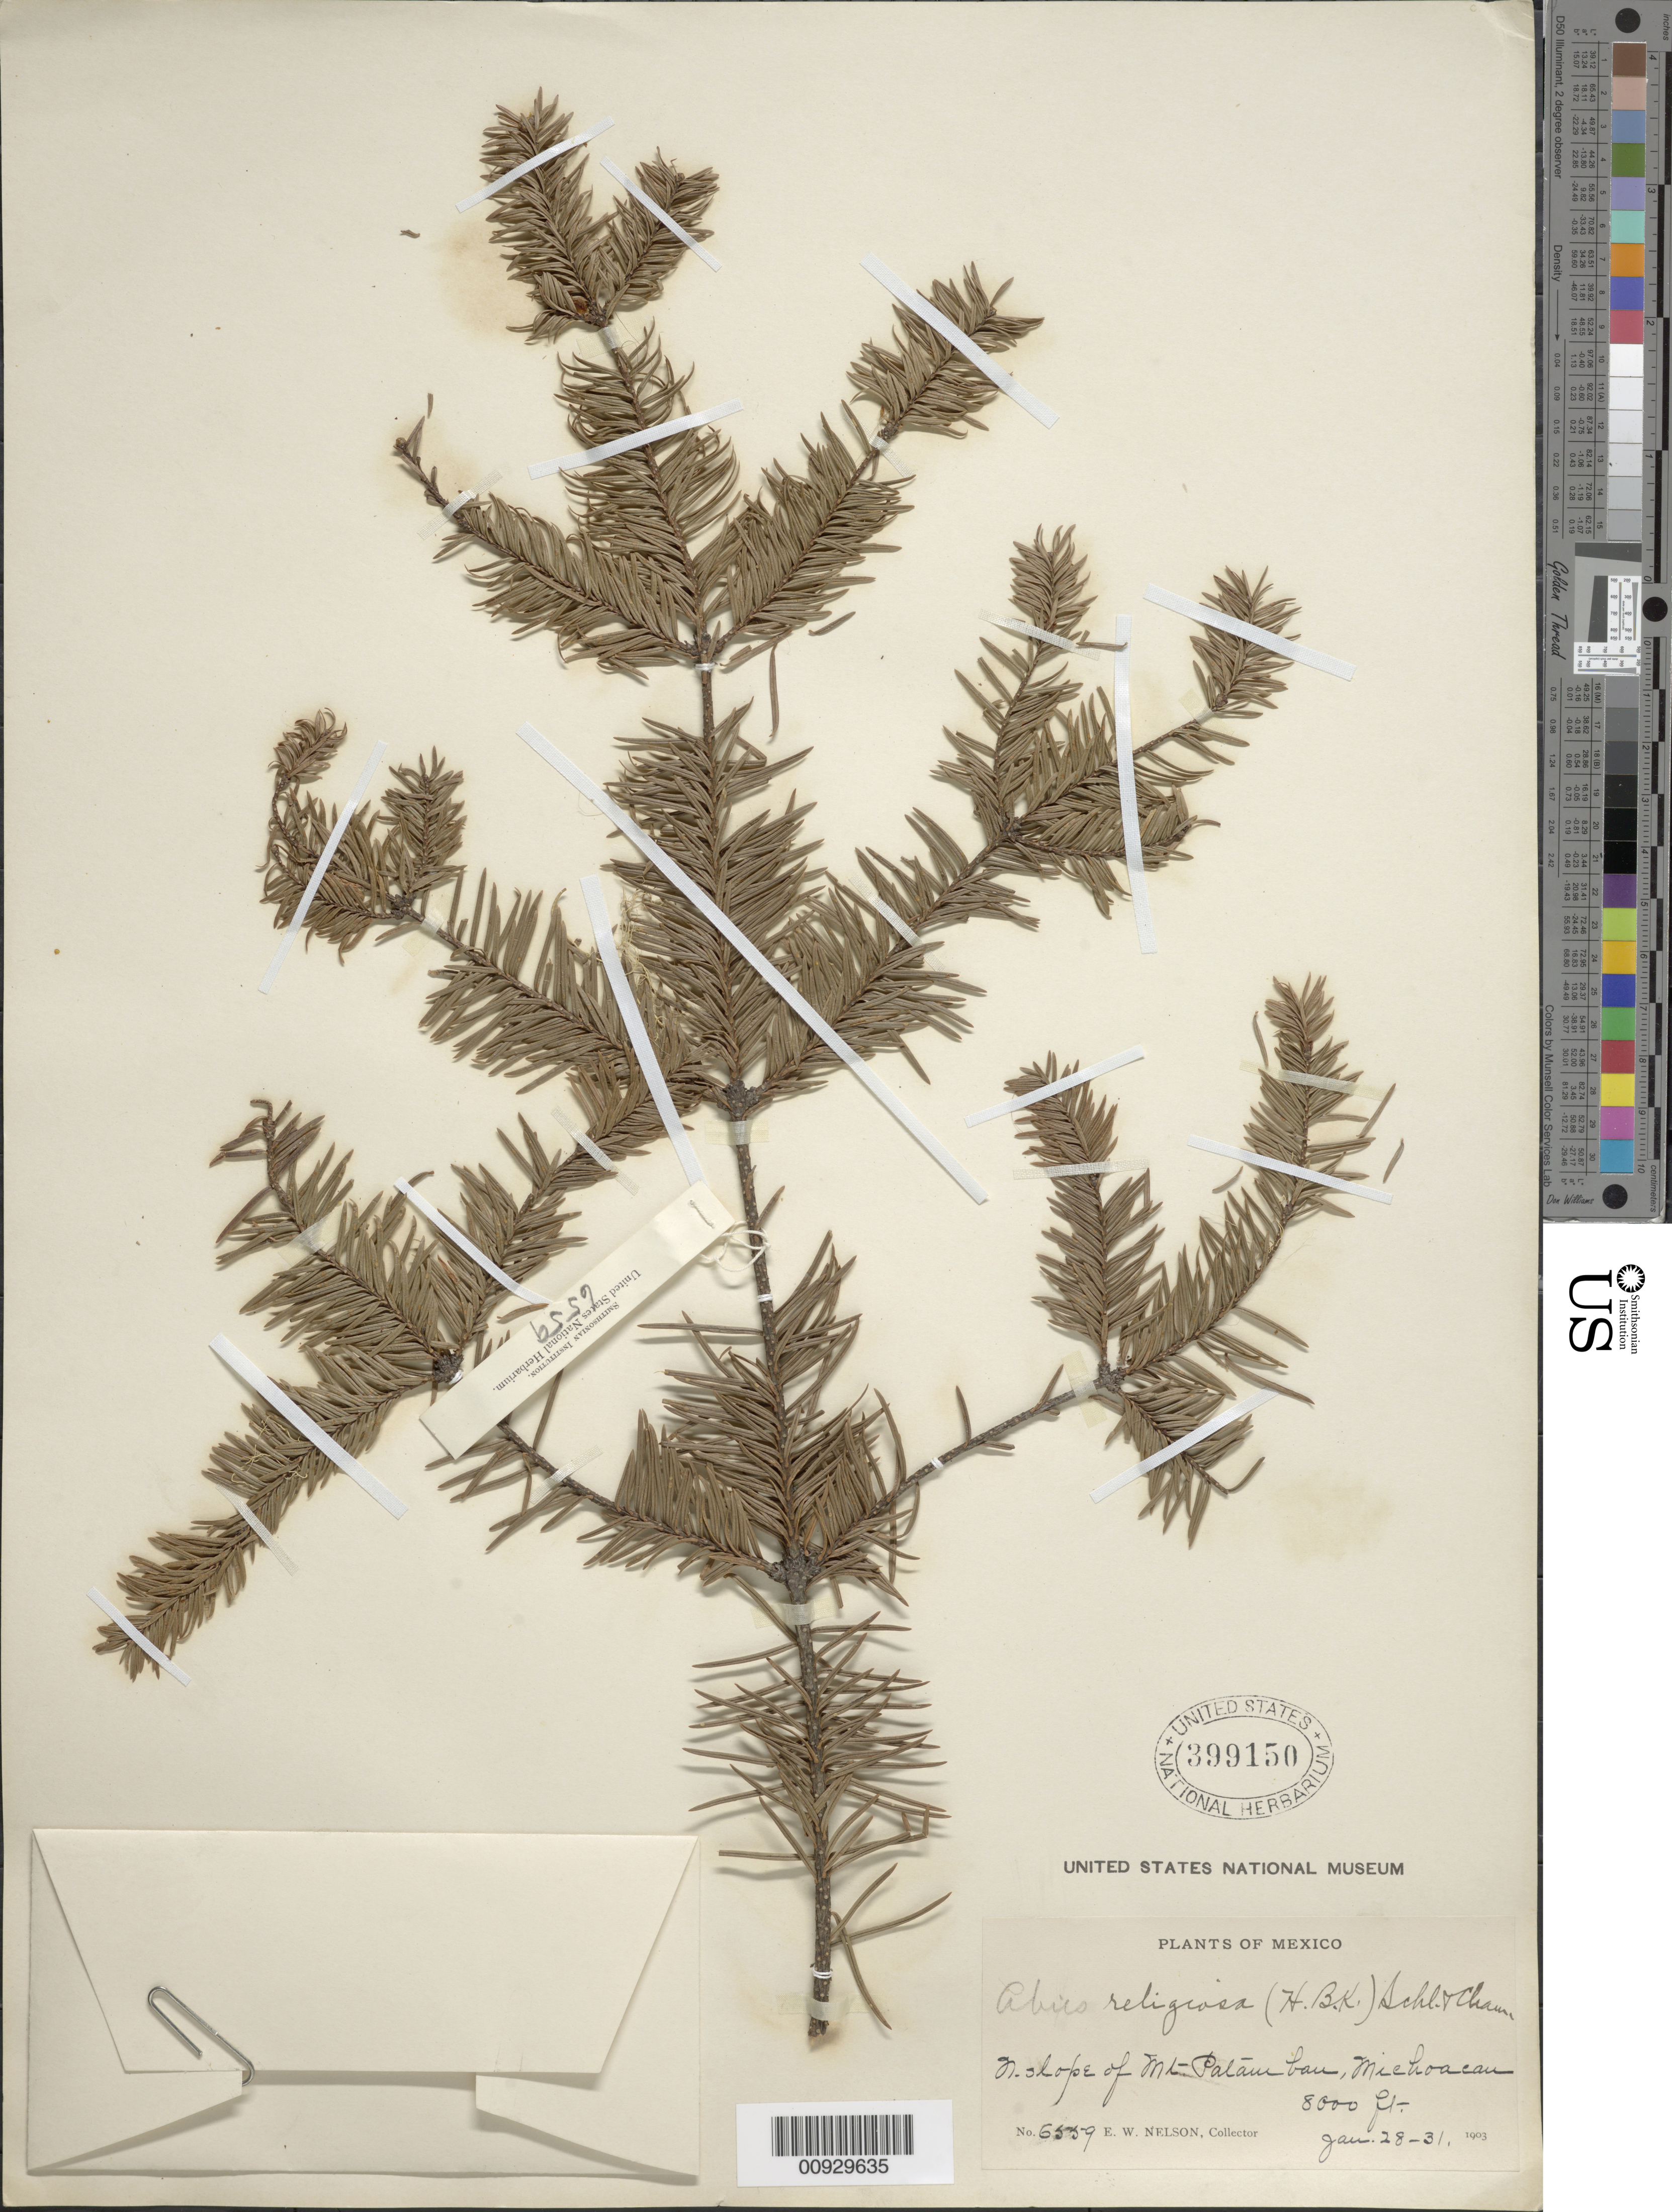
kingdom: Plantae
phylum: Tracheophyta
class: Pinopsida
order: Pinales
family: Pinaceae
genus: Abies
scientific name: Abies religiosa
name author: (Kunth) Schltdl. & Cham.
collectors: E. W. Nelson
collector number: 6559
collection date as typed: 28 Jan 1903 to 31 Jan 1903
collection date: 1903-01-28/1903-01-31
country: Mexico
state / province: Michoacán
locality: N. slope of Mt. Patamban.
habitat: N. slope of mountain.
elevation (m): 2438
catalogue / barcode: US 399150